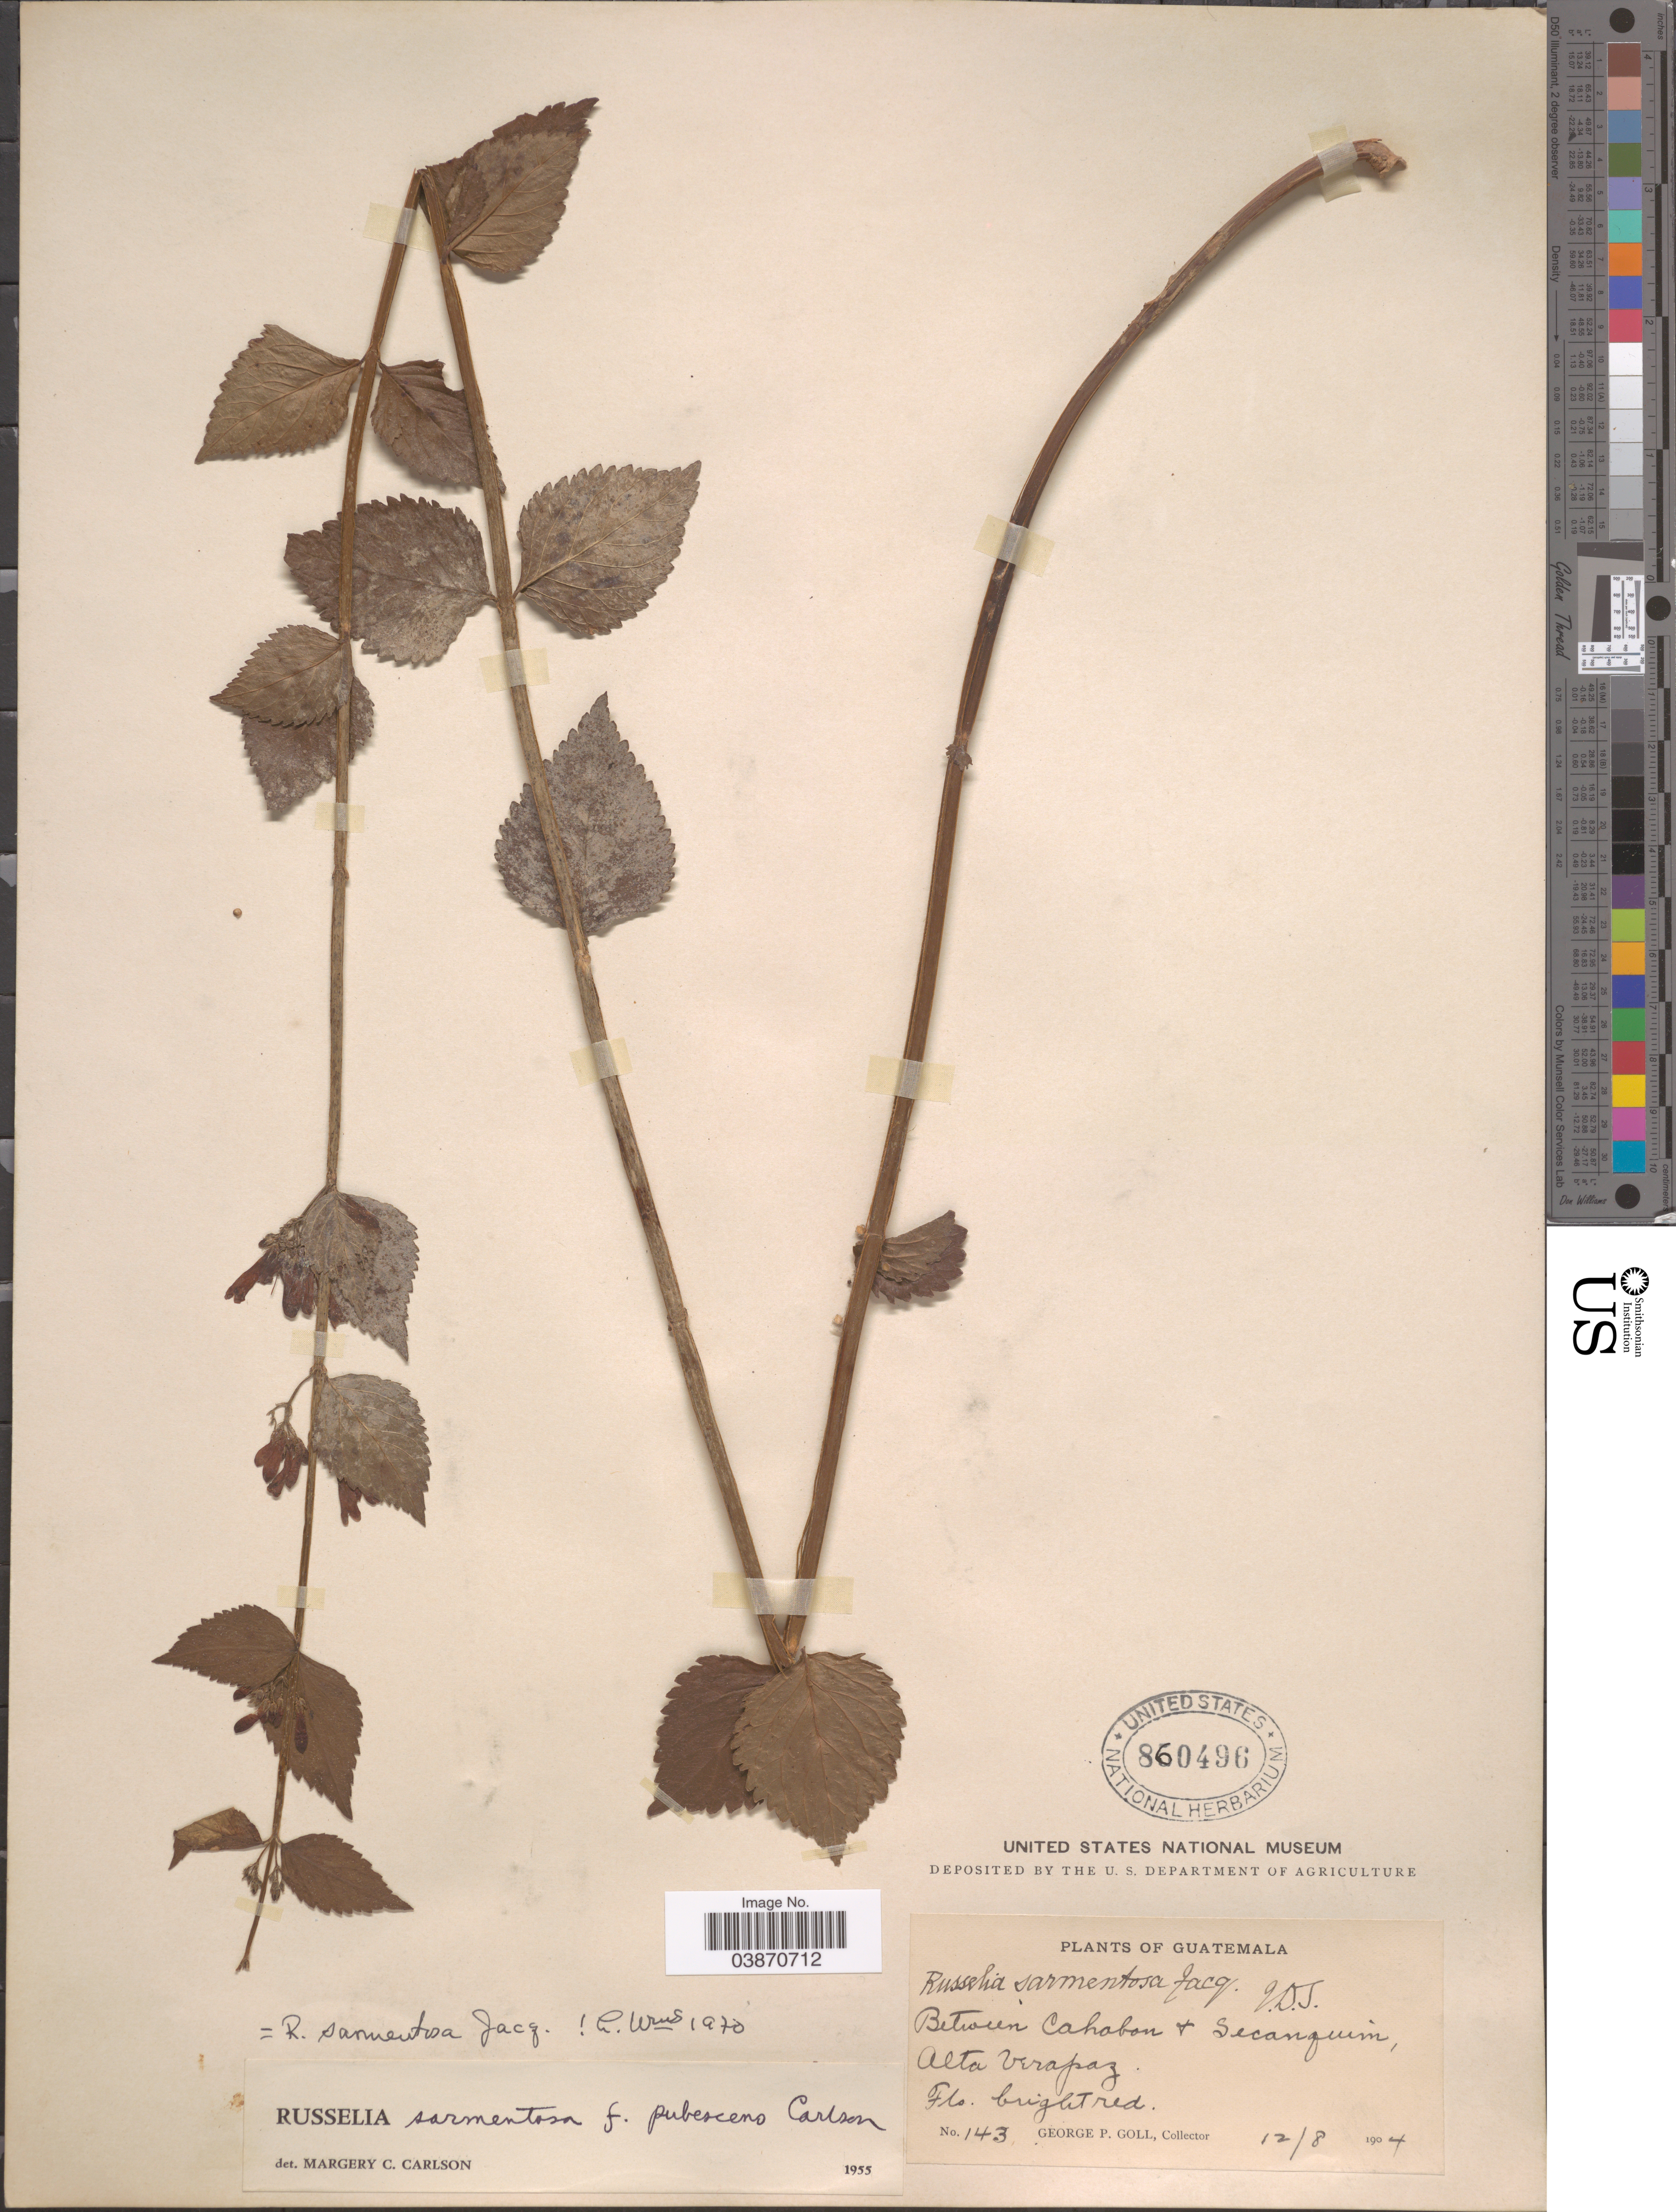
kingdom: Plantae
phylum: Tracheophyta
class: Magnoliopsida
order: Lamiales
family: Plantaginaceae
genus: Russelia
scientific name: Russelia sarmentosa f. pubescens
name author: Carlson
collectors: G. P. Goll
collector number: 143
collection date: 1904-08-12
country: Guatemala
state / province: Alta Verapaz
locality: Between Cahabon + Secanquim, Alta Verapaz.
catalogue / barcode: US 860496